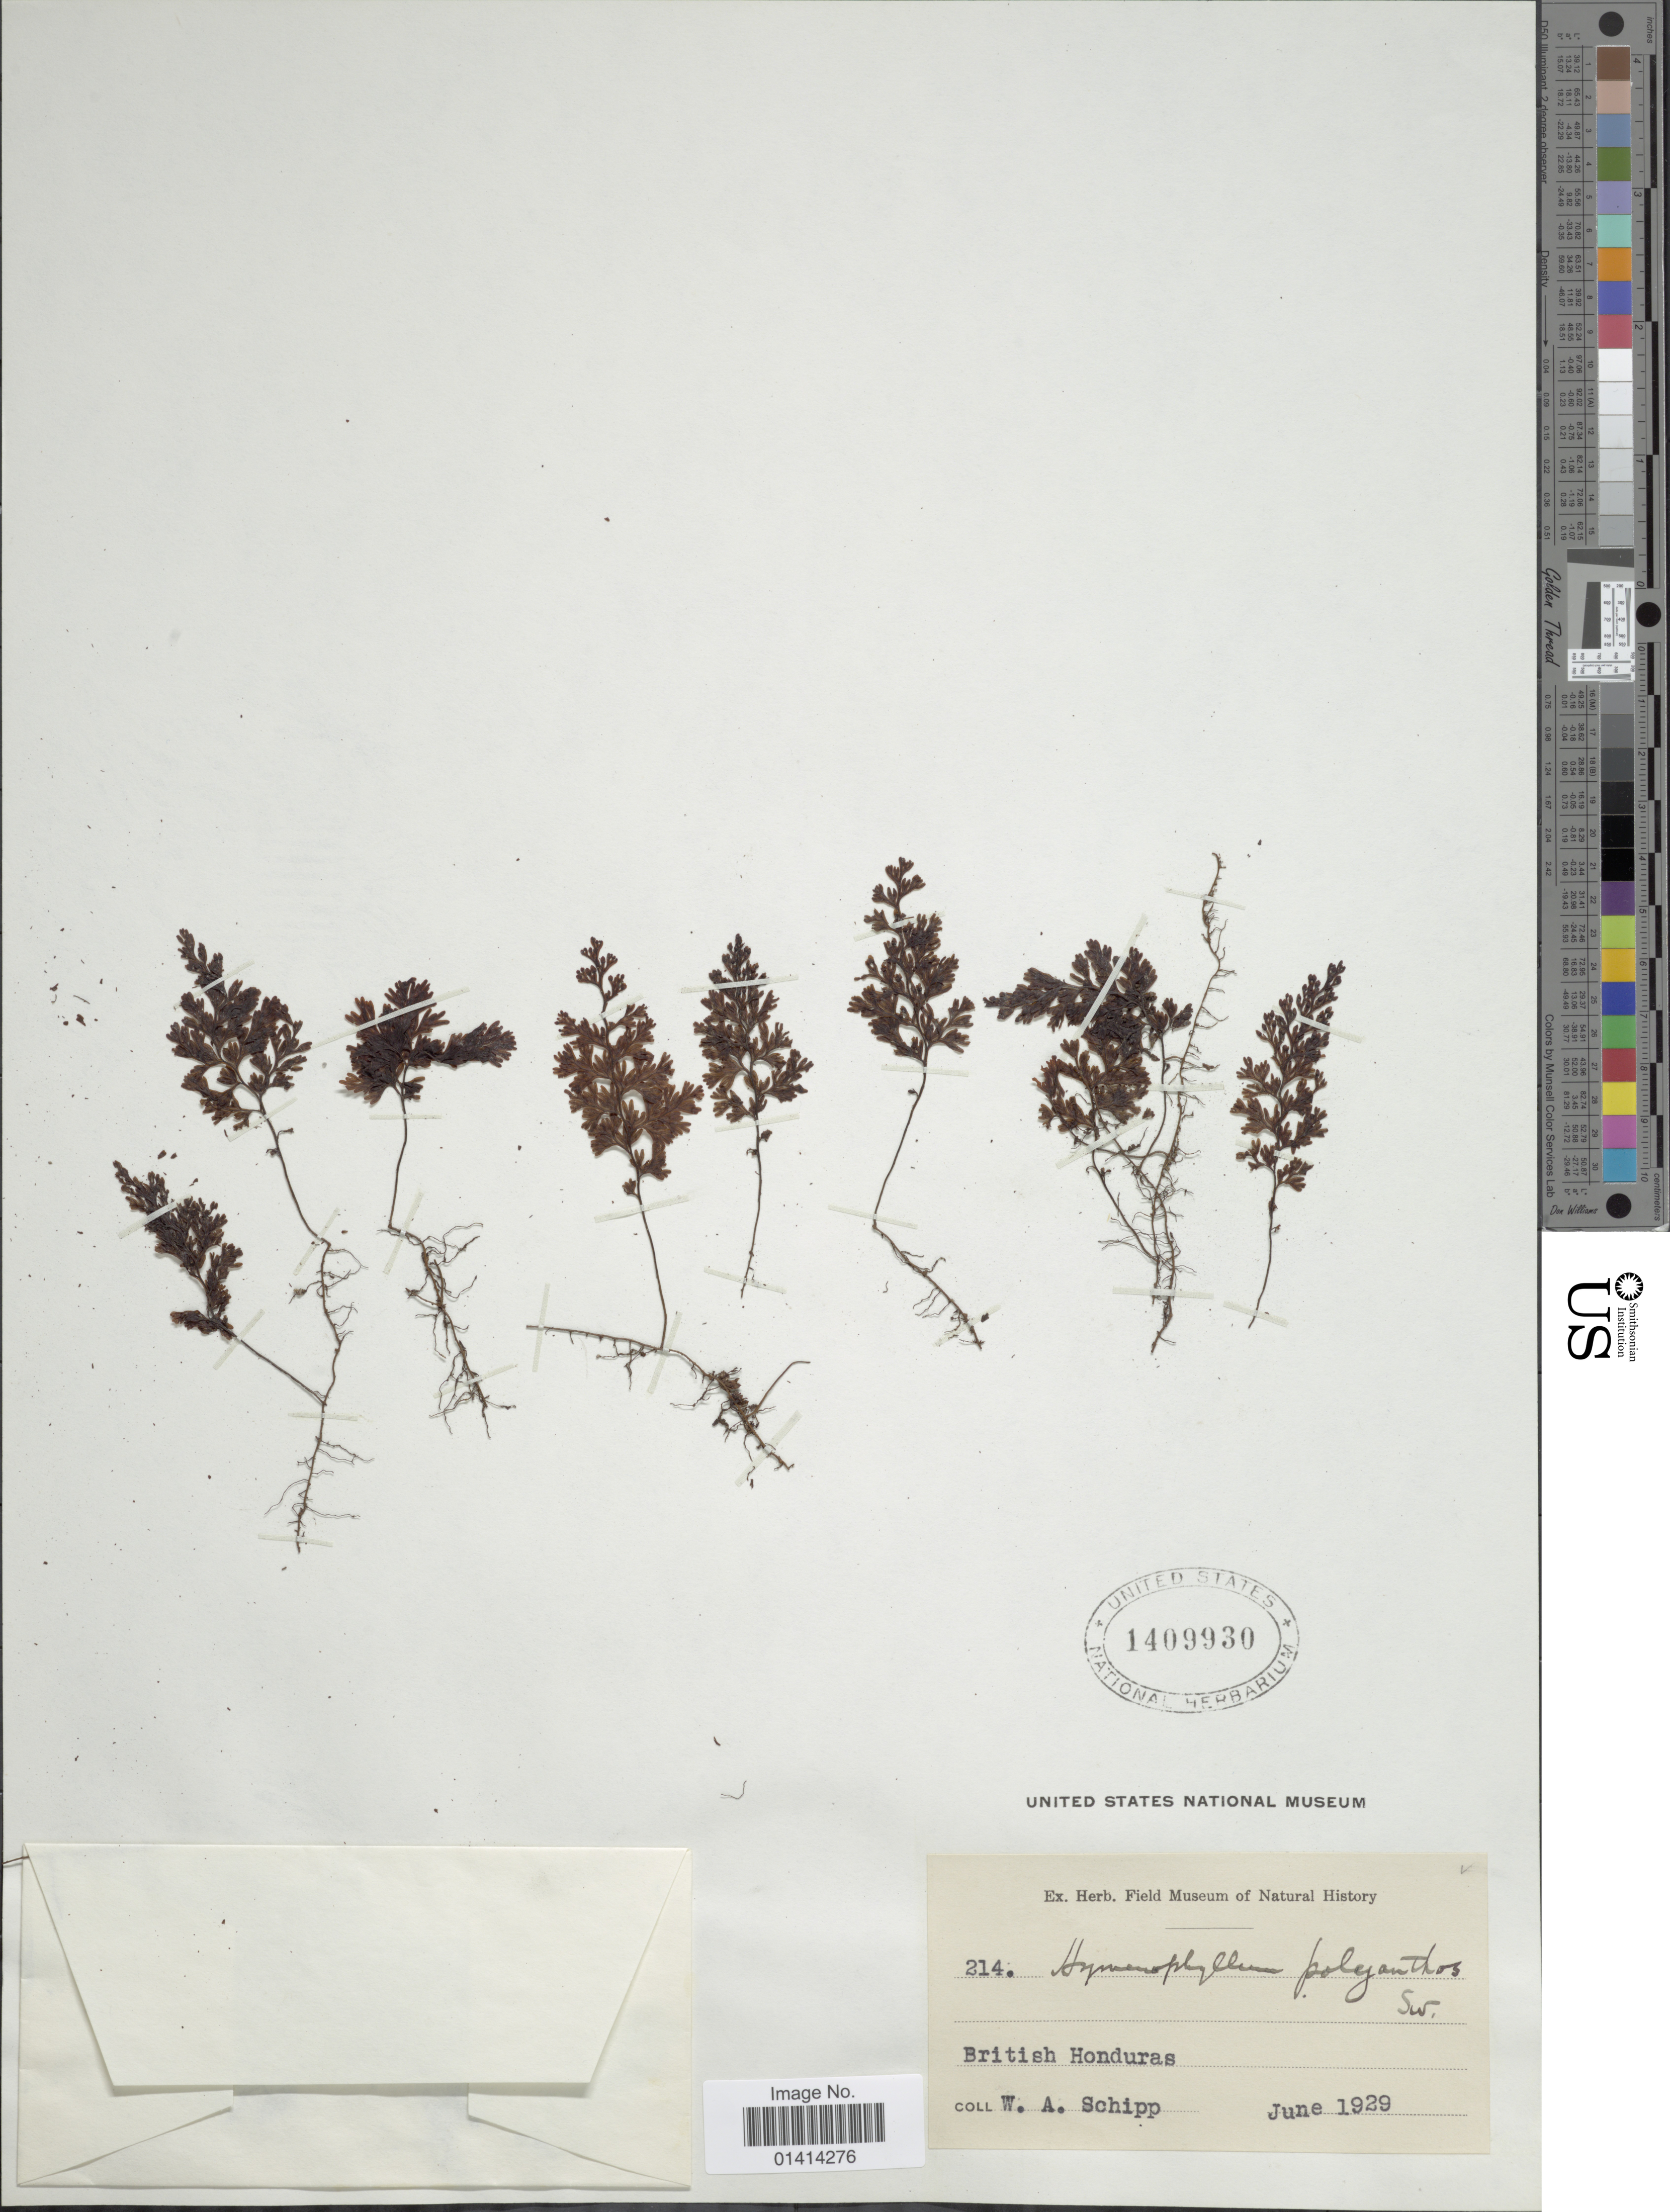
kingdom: Plantae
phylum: Tracheophyta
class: Polypodiopsida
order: Hymenophyllales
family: Hymenophyllaceae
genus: Hymenophyllum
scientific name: Hymenophyllum polyanthos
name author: (Sw.) Sw.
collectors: W. Schipp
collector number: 214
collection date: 1929-06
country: Belize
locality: British Honduras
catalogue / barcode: US 1409930